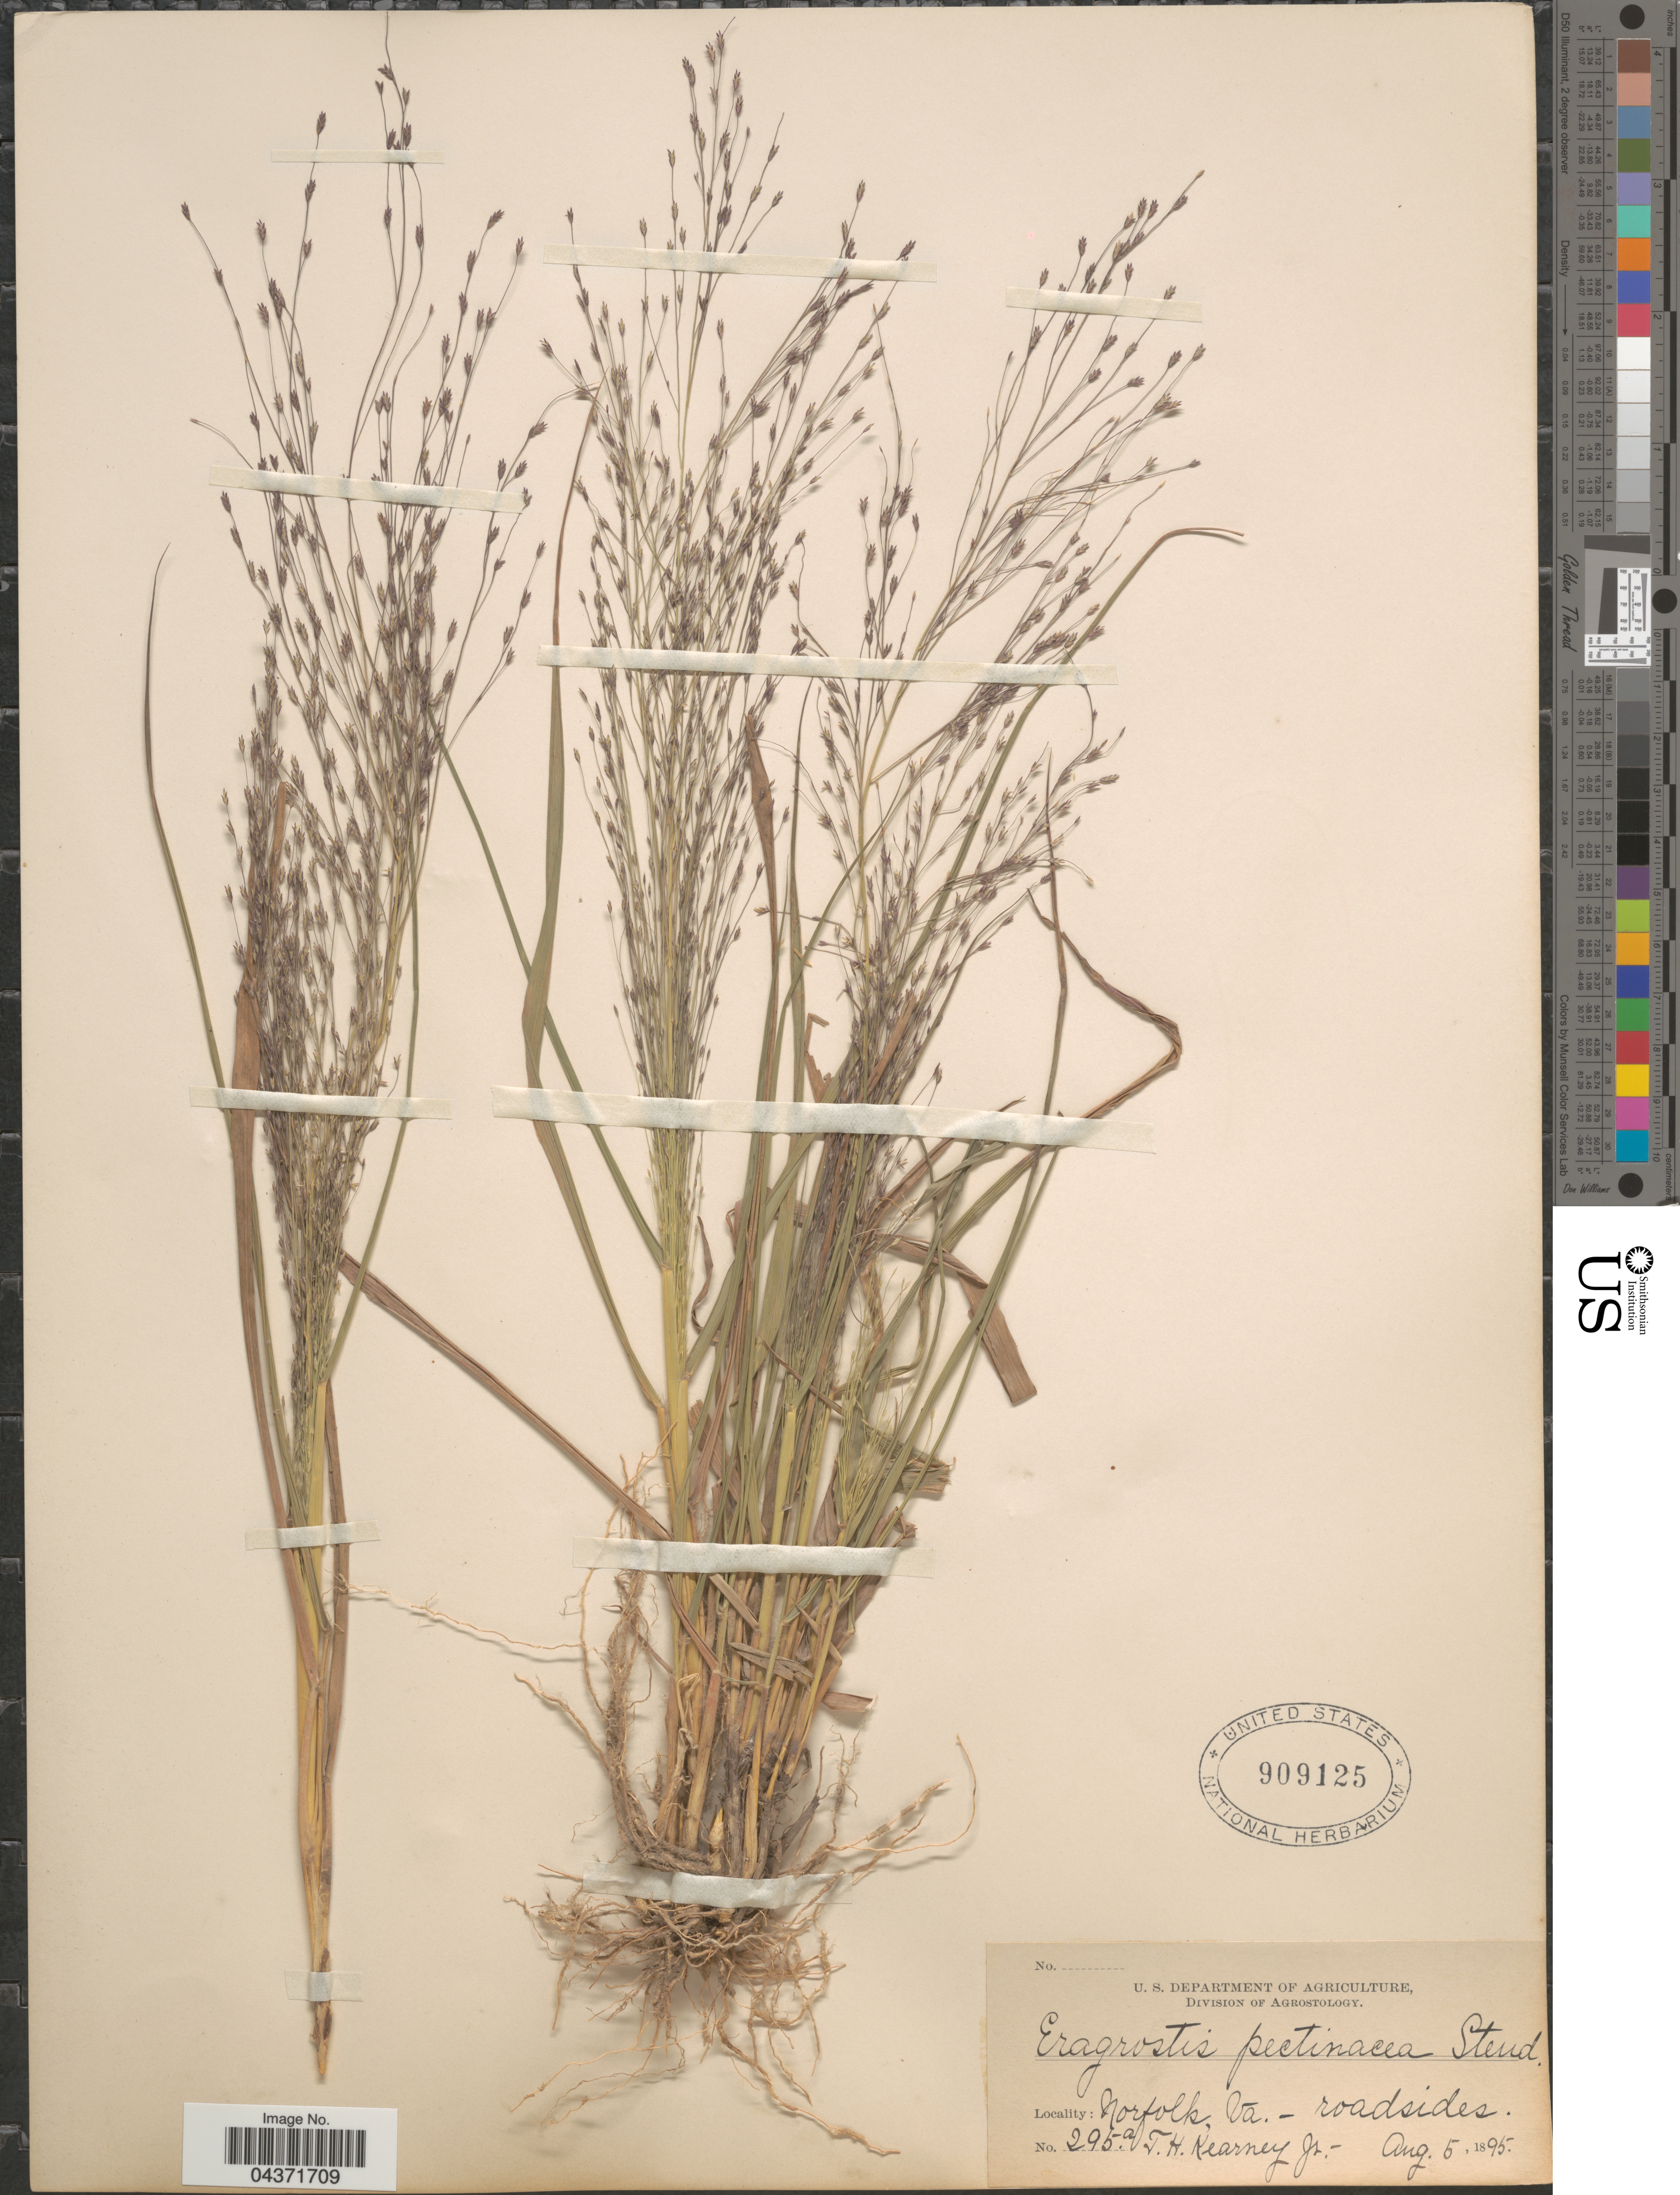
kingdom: Plantae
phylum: Tracheophyta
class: Liliopsida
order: Poales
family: Poaceae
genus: Eragrostis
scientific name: Eragrostis spectabilis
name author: (Pursh) Steud.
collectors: T. H. Kearney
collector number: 295a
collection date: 1895-08-05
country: United States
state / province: Virginia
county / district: City of Norfolk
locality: Norfolk.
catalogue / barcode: US 909125